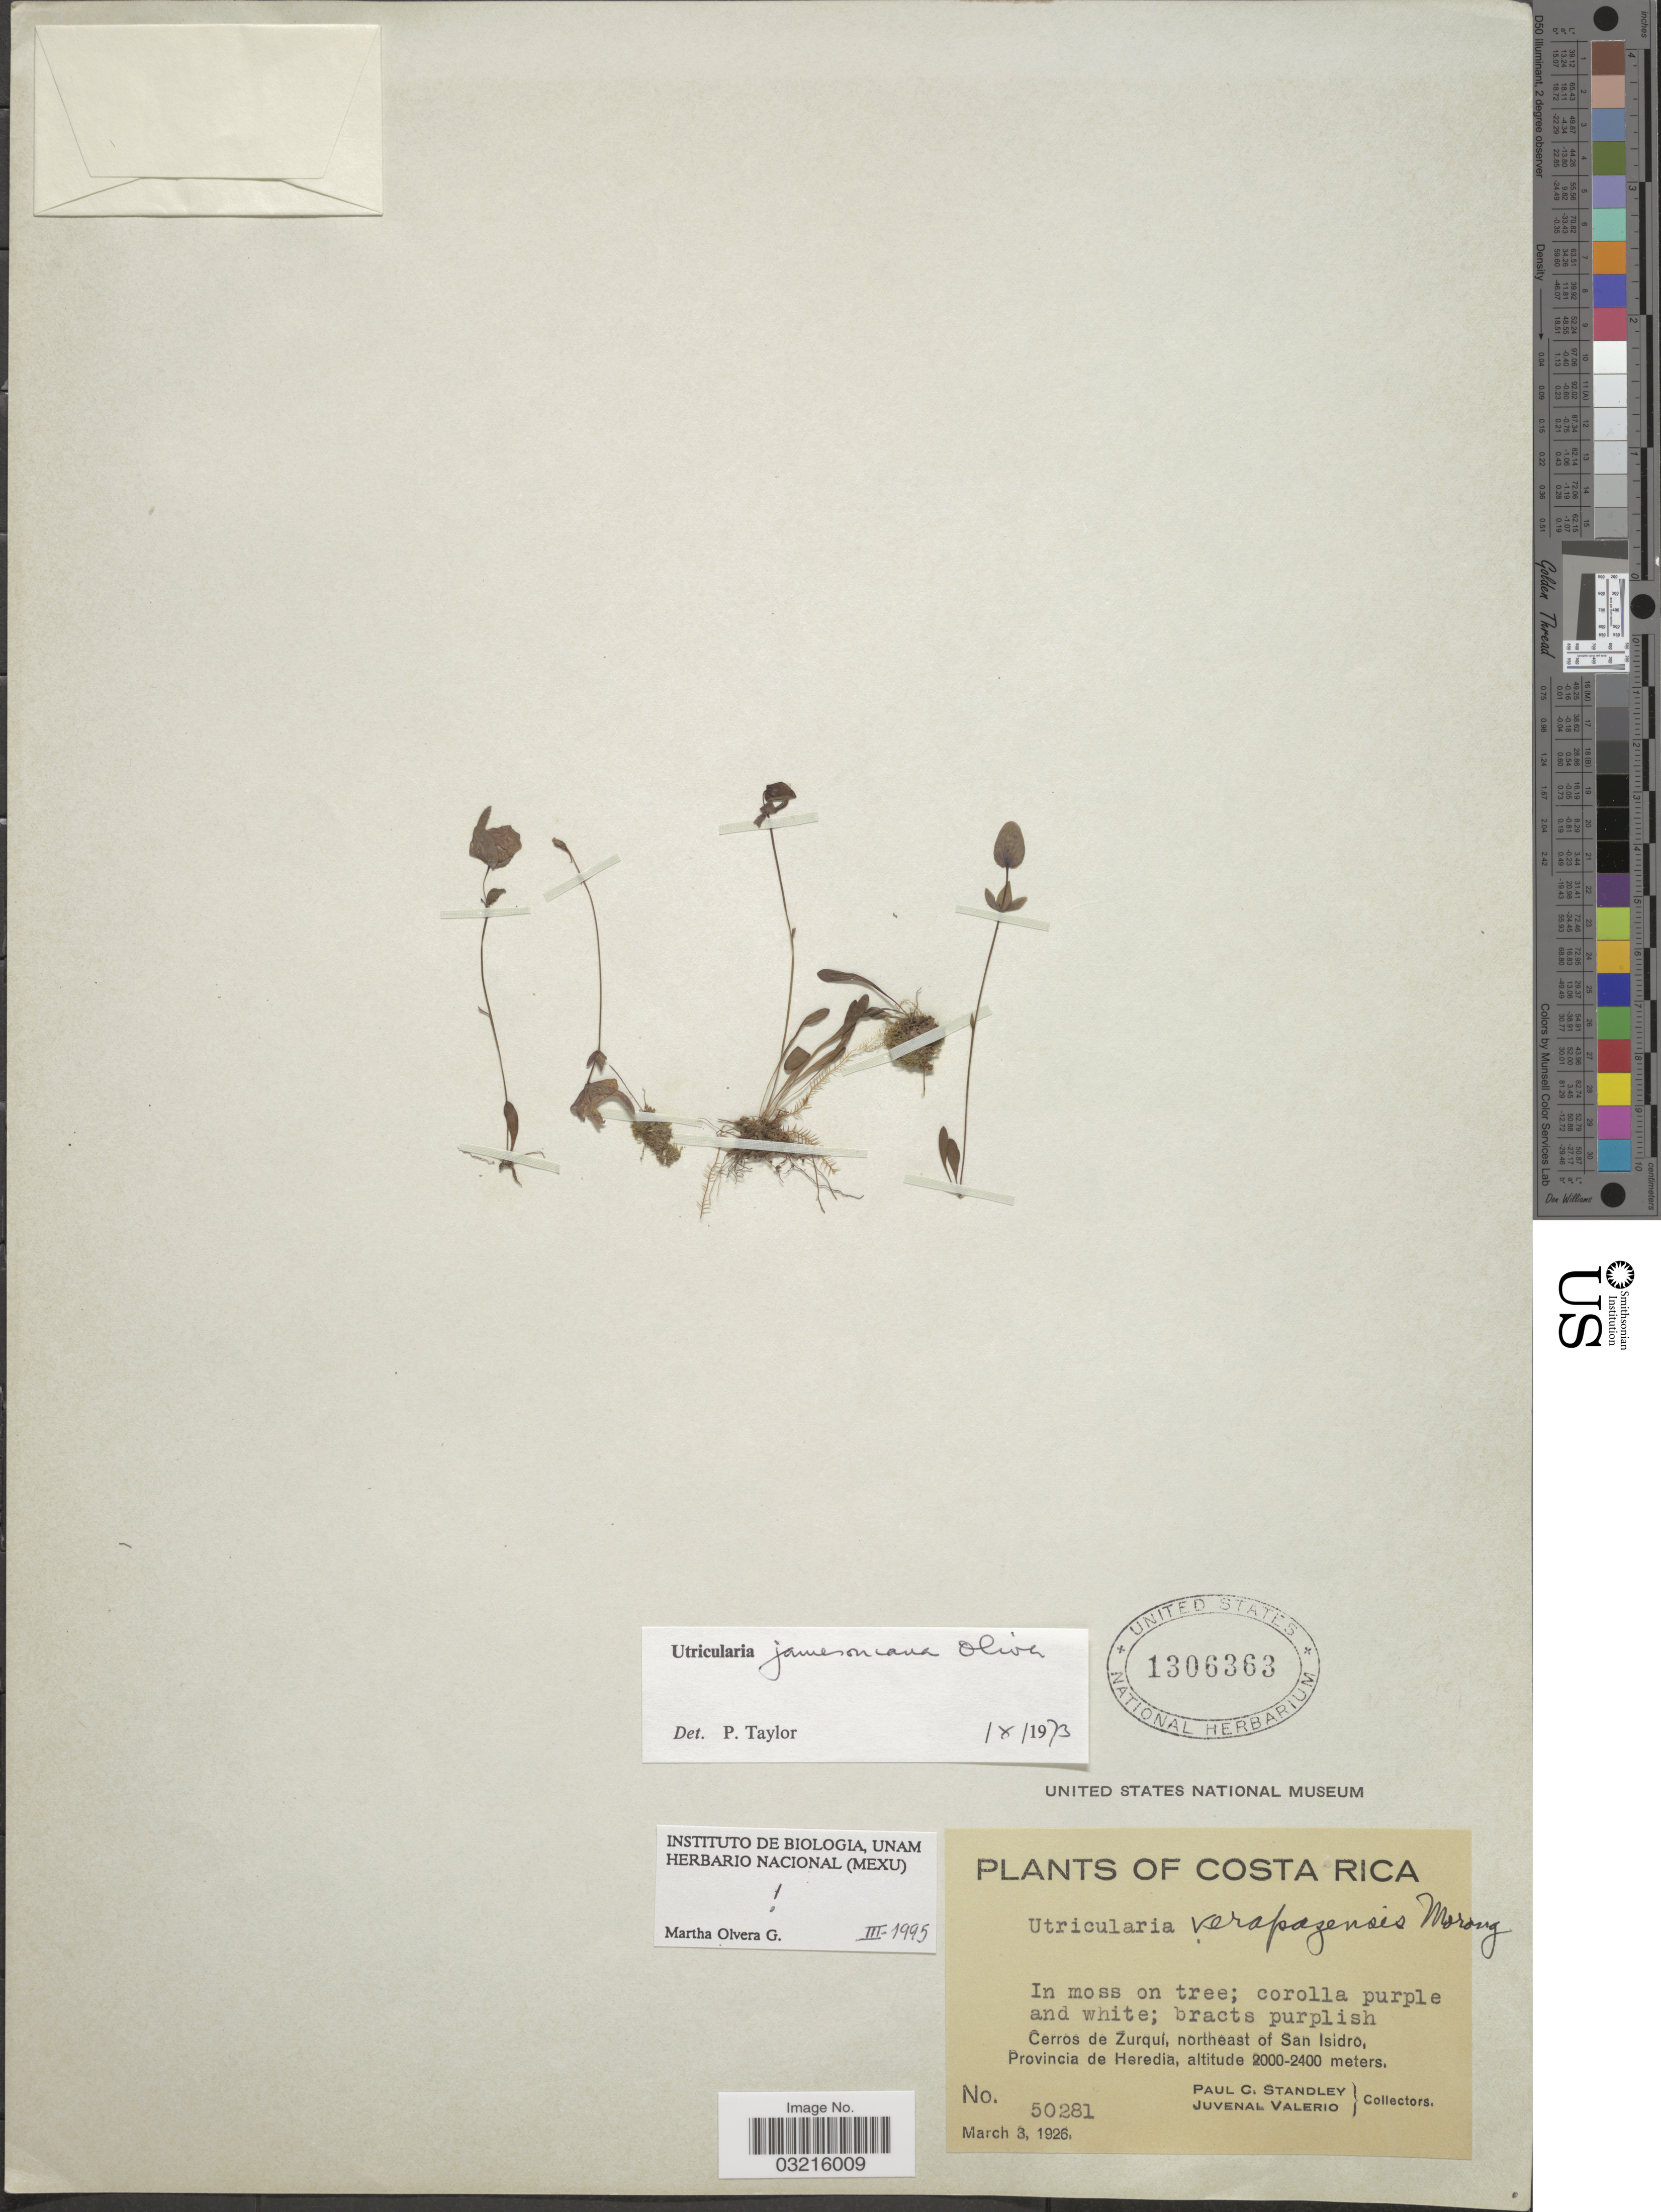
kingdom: Plantae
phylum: Tracheophyta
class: Magnoliopsida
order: Lamiales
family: Lentibulariaceae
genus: Utricularia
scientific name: Utricularia jamesoniana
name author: Oliv.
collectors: P. C. Standley & J. Valerio R.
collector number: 50281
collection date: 1926-03-03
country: Costa Rica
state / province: Heredia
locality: Cerros de Zurquí, northeast of San Isidro.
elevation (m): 2000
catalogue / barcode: US 1306363